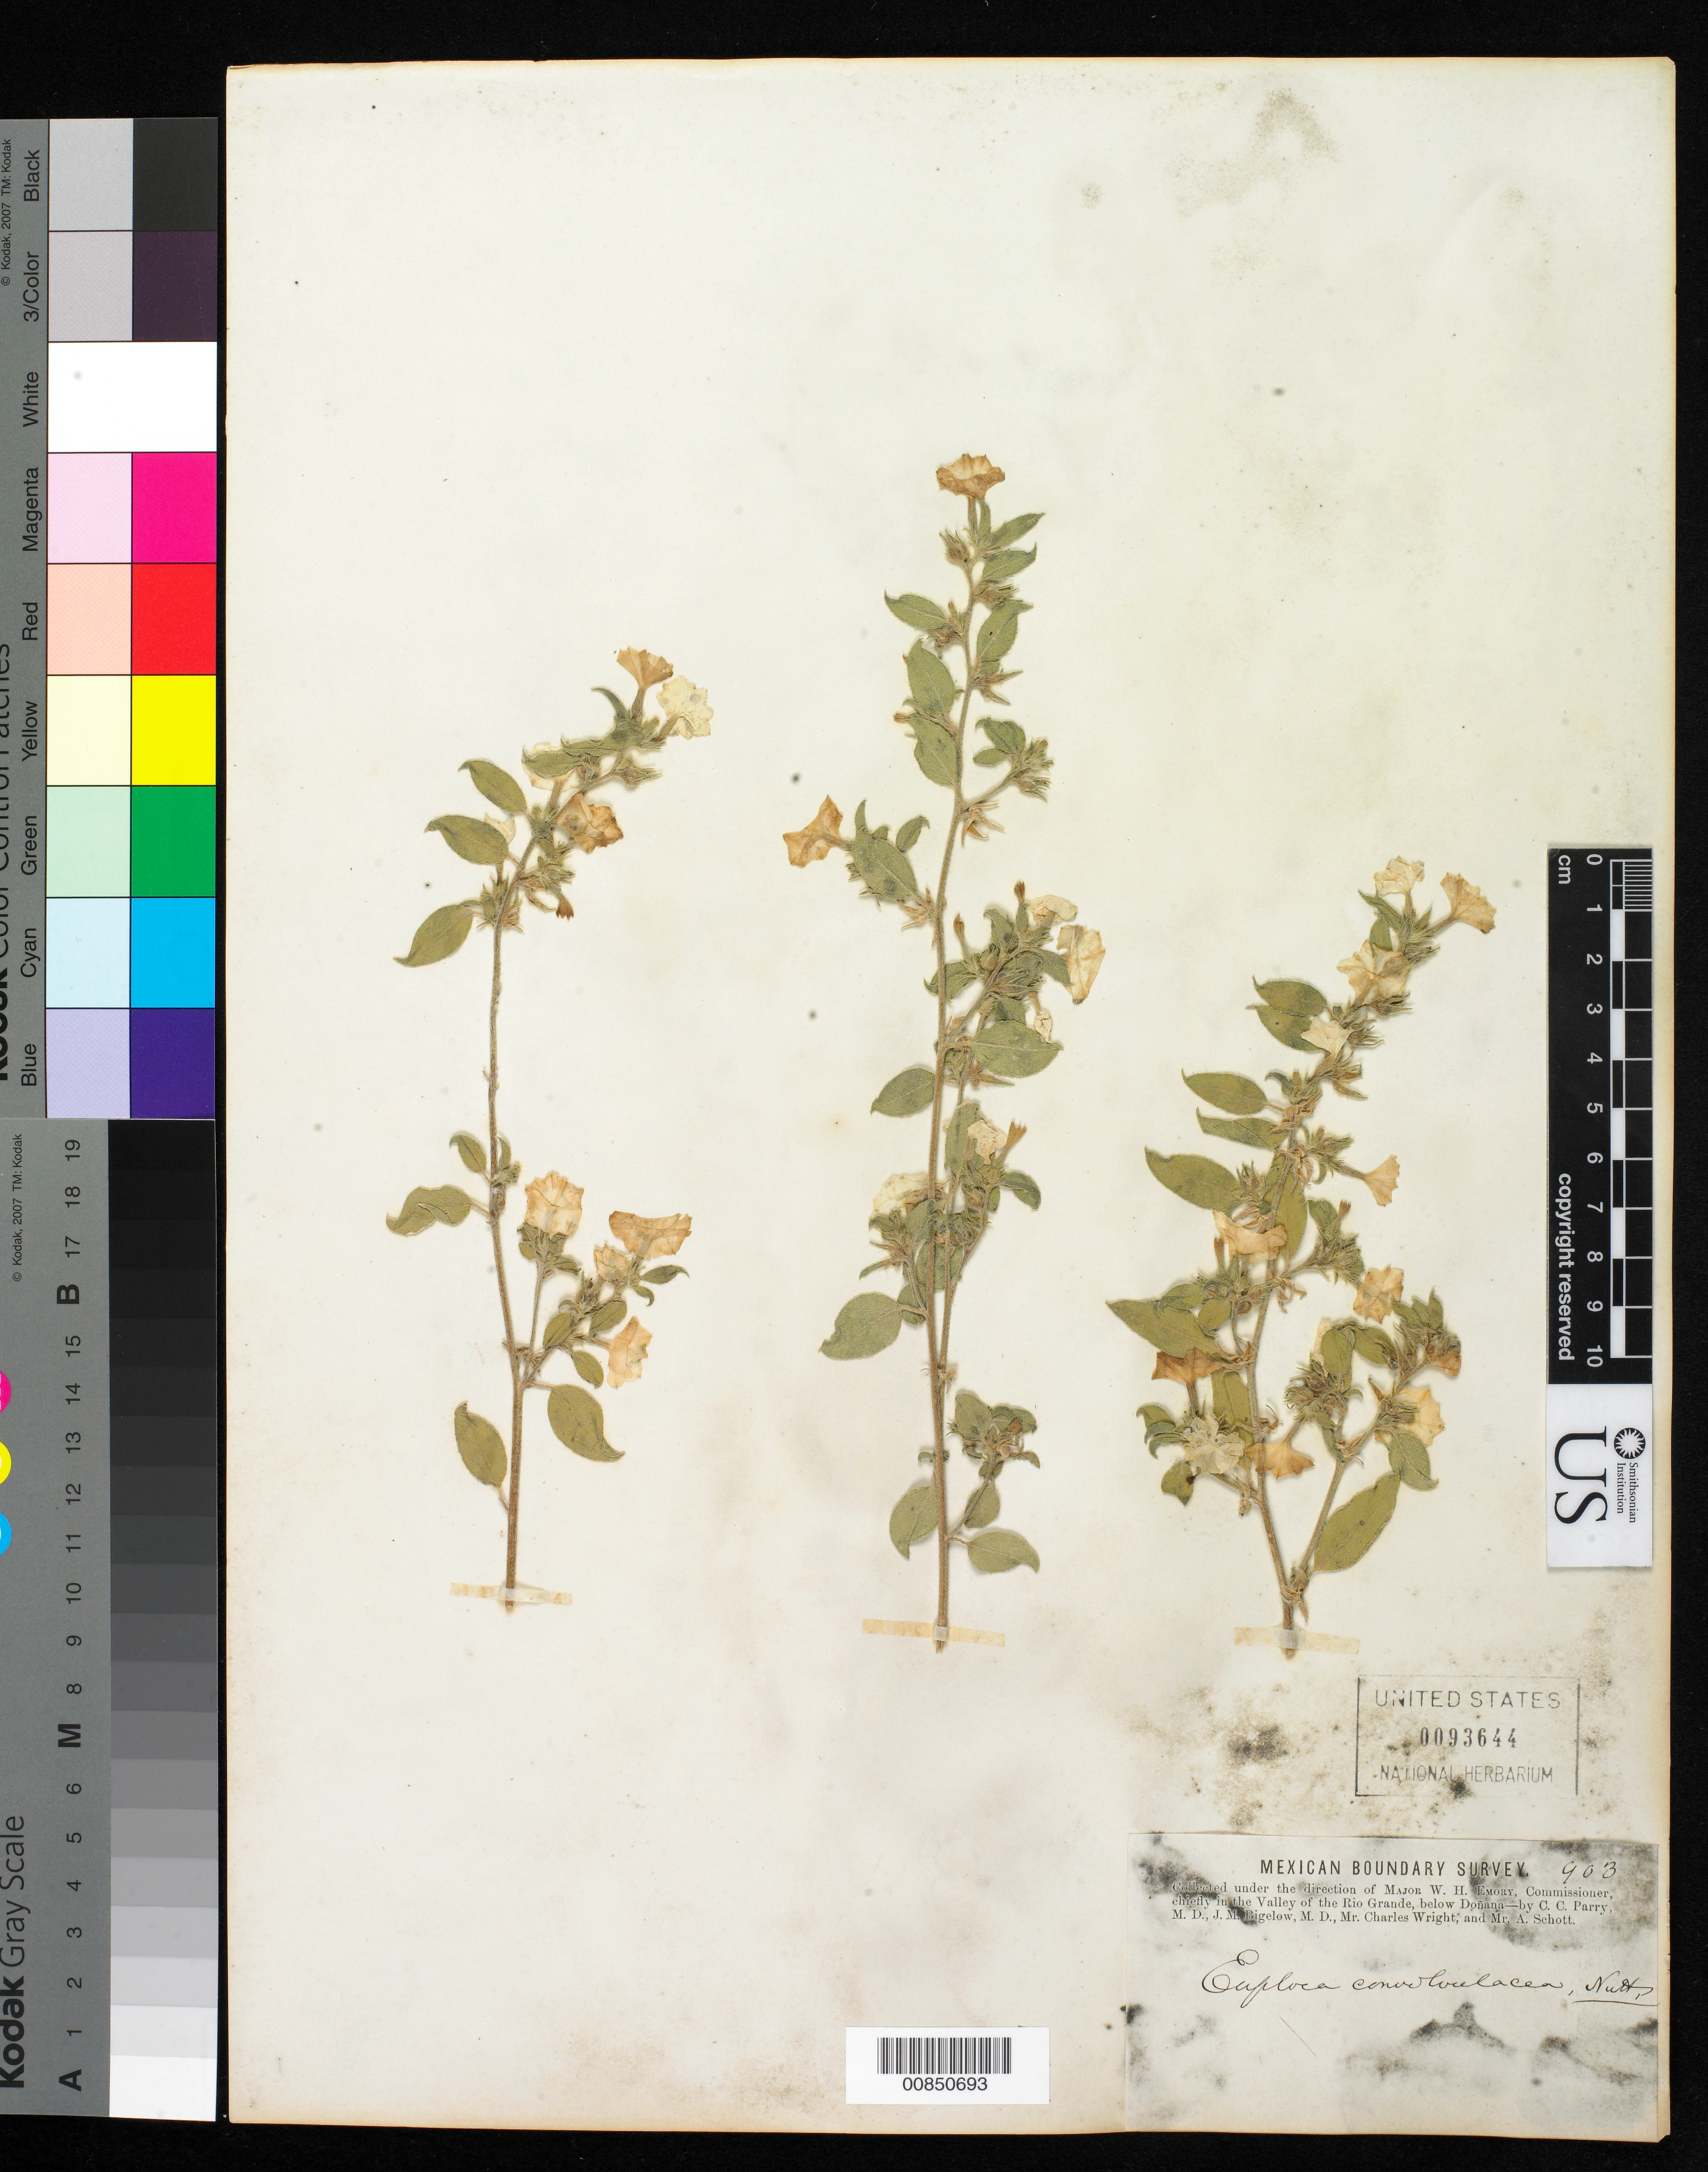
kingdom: Plantae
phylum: Tracheophyta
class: Magnoliopsida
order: Boraginales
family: Heliotropiaceae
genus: Heliotropium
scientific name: Heliotropium convolvulaceum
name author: (Nutt.) A. Gray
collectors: C. C. Parry, J. M. Bigelow, C. Wright & A. C. V. Schott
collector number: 903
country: United States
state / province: New Mexico / Texas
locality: Valley of the Rio Grande, below Doñana.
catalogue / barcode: US 93644